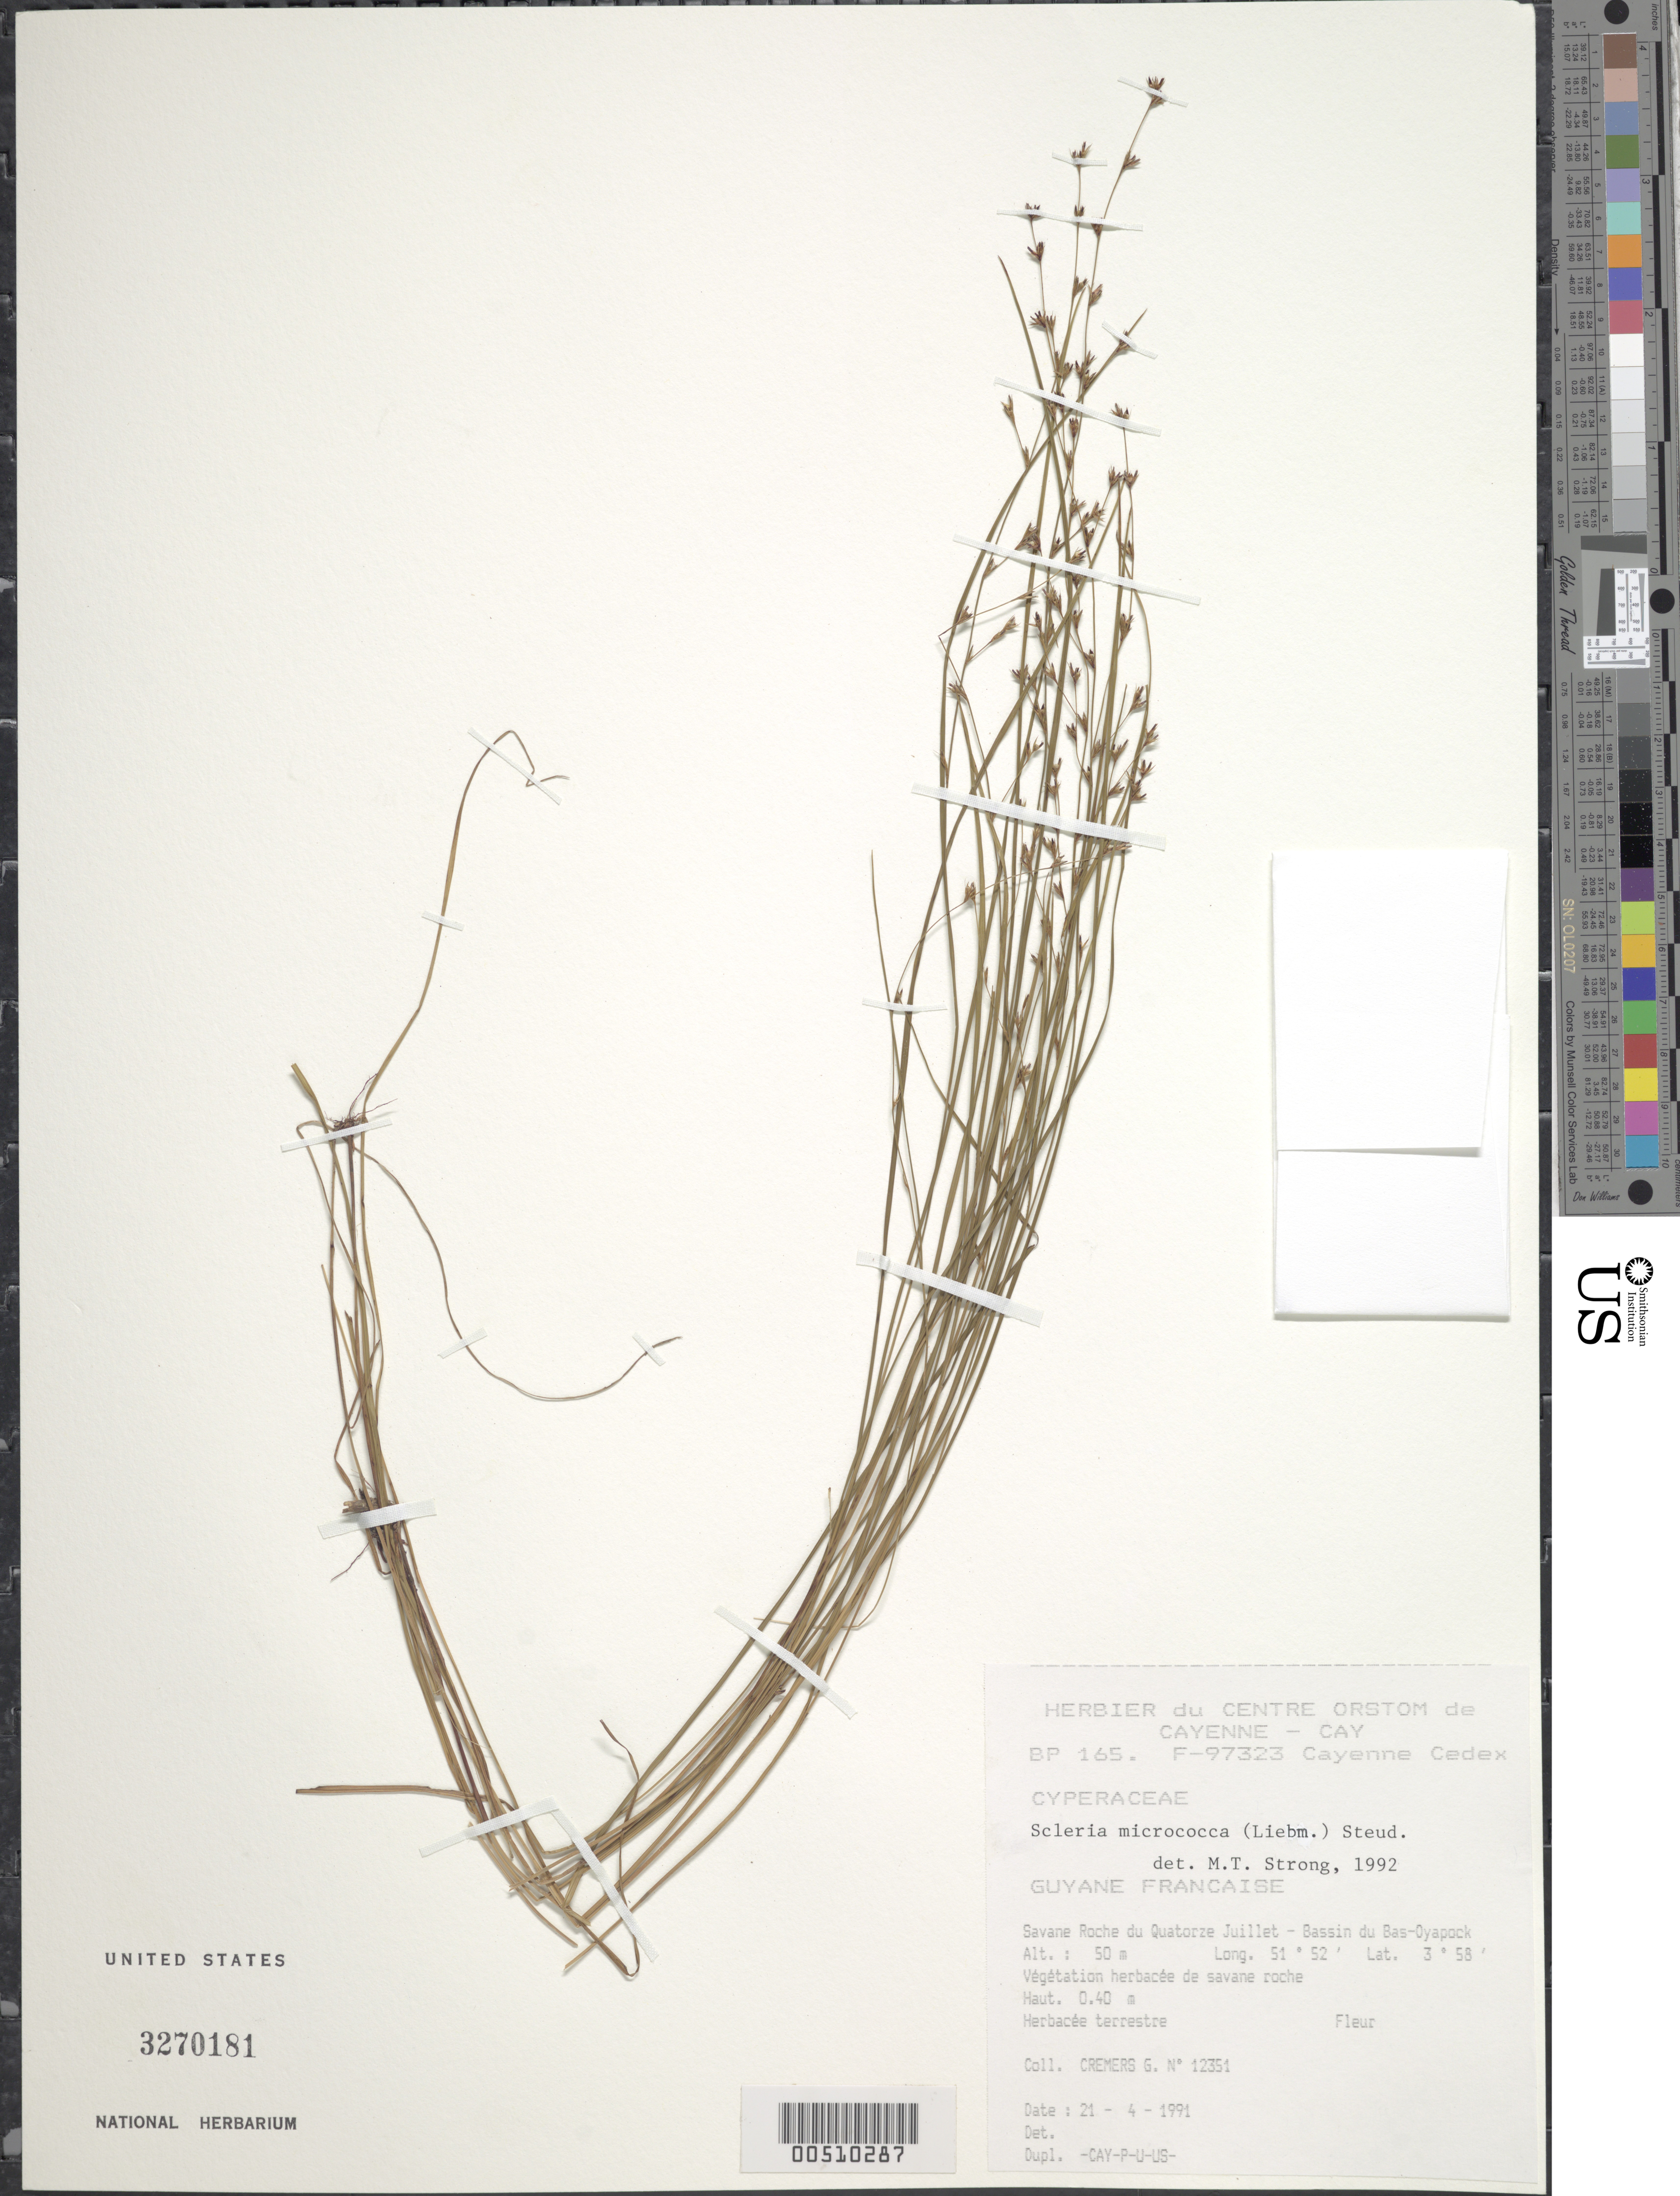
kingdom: Plantae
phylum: Tracheophyta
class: Liliopsida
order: Poales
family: Cyperaceae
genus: Scleria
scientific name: Scleria verticillata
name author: Muhl. ex Willd.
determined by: Camelbeke, K.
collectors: G. Cremers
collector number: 12351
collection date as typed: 21 Apr 1991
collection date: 1991-04-21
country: French Guiana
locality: Savane Roche du Quatorze Juillet - Bassin du Bas-Oyapock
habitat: Vegetation herbacee de savane roche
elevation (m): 50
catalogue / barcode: US 3270181